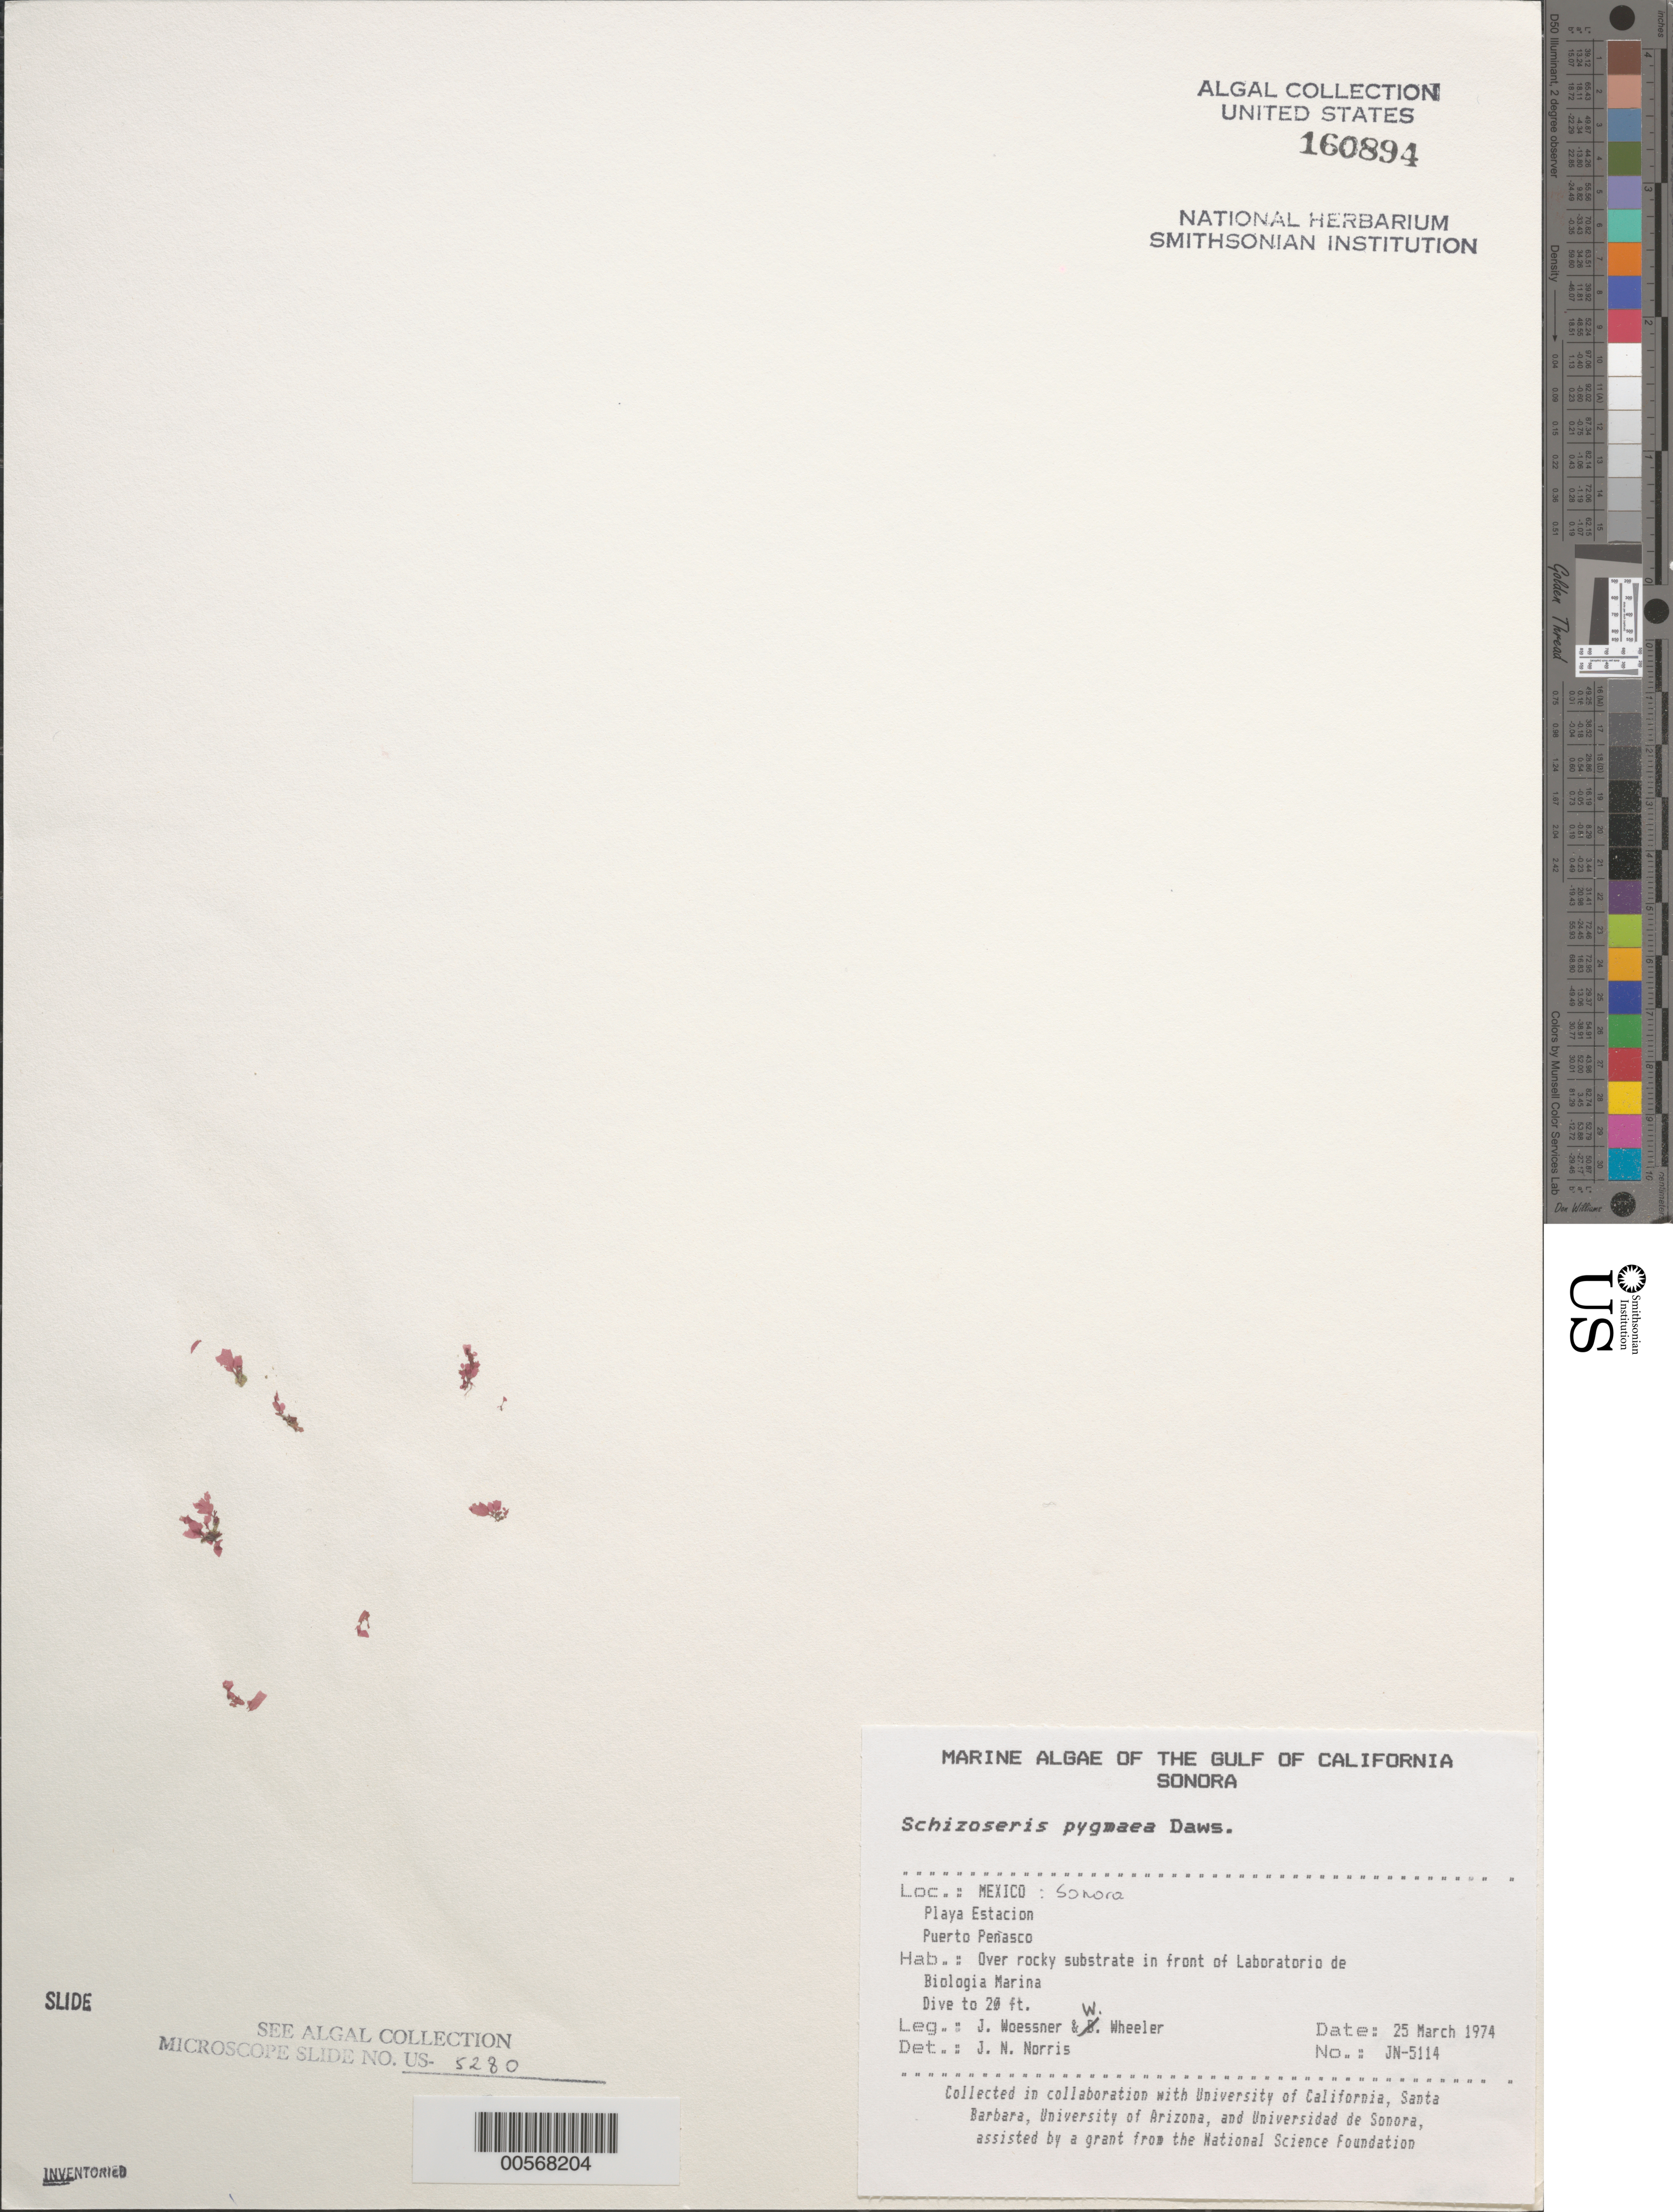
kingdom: Plantae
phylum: Rhodophyta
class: Florideophyceae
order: Ceramiales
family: Delesseriaceae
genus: Schizoseris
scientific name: Schizoseris bombayensis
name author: (Børgesen) S.-M. Lin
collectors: J. Woessner & W. Wheeler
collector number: Jn-5114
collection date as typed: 25 Mar 1974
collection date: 1974-03-25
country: Mexico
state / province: Sonora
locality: Playa Estacion, Puerto Penasco, marine station shore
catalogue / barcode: US 160894